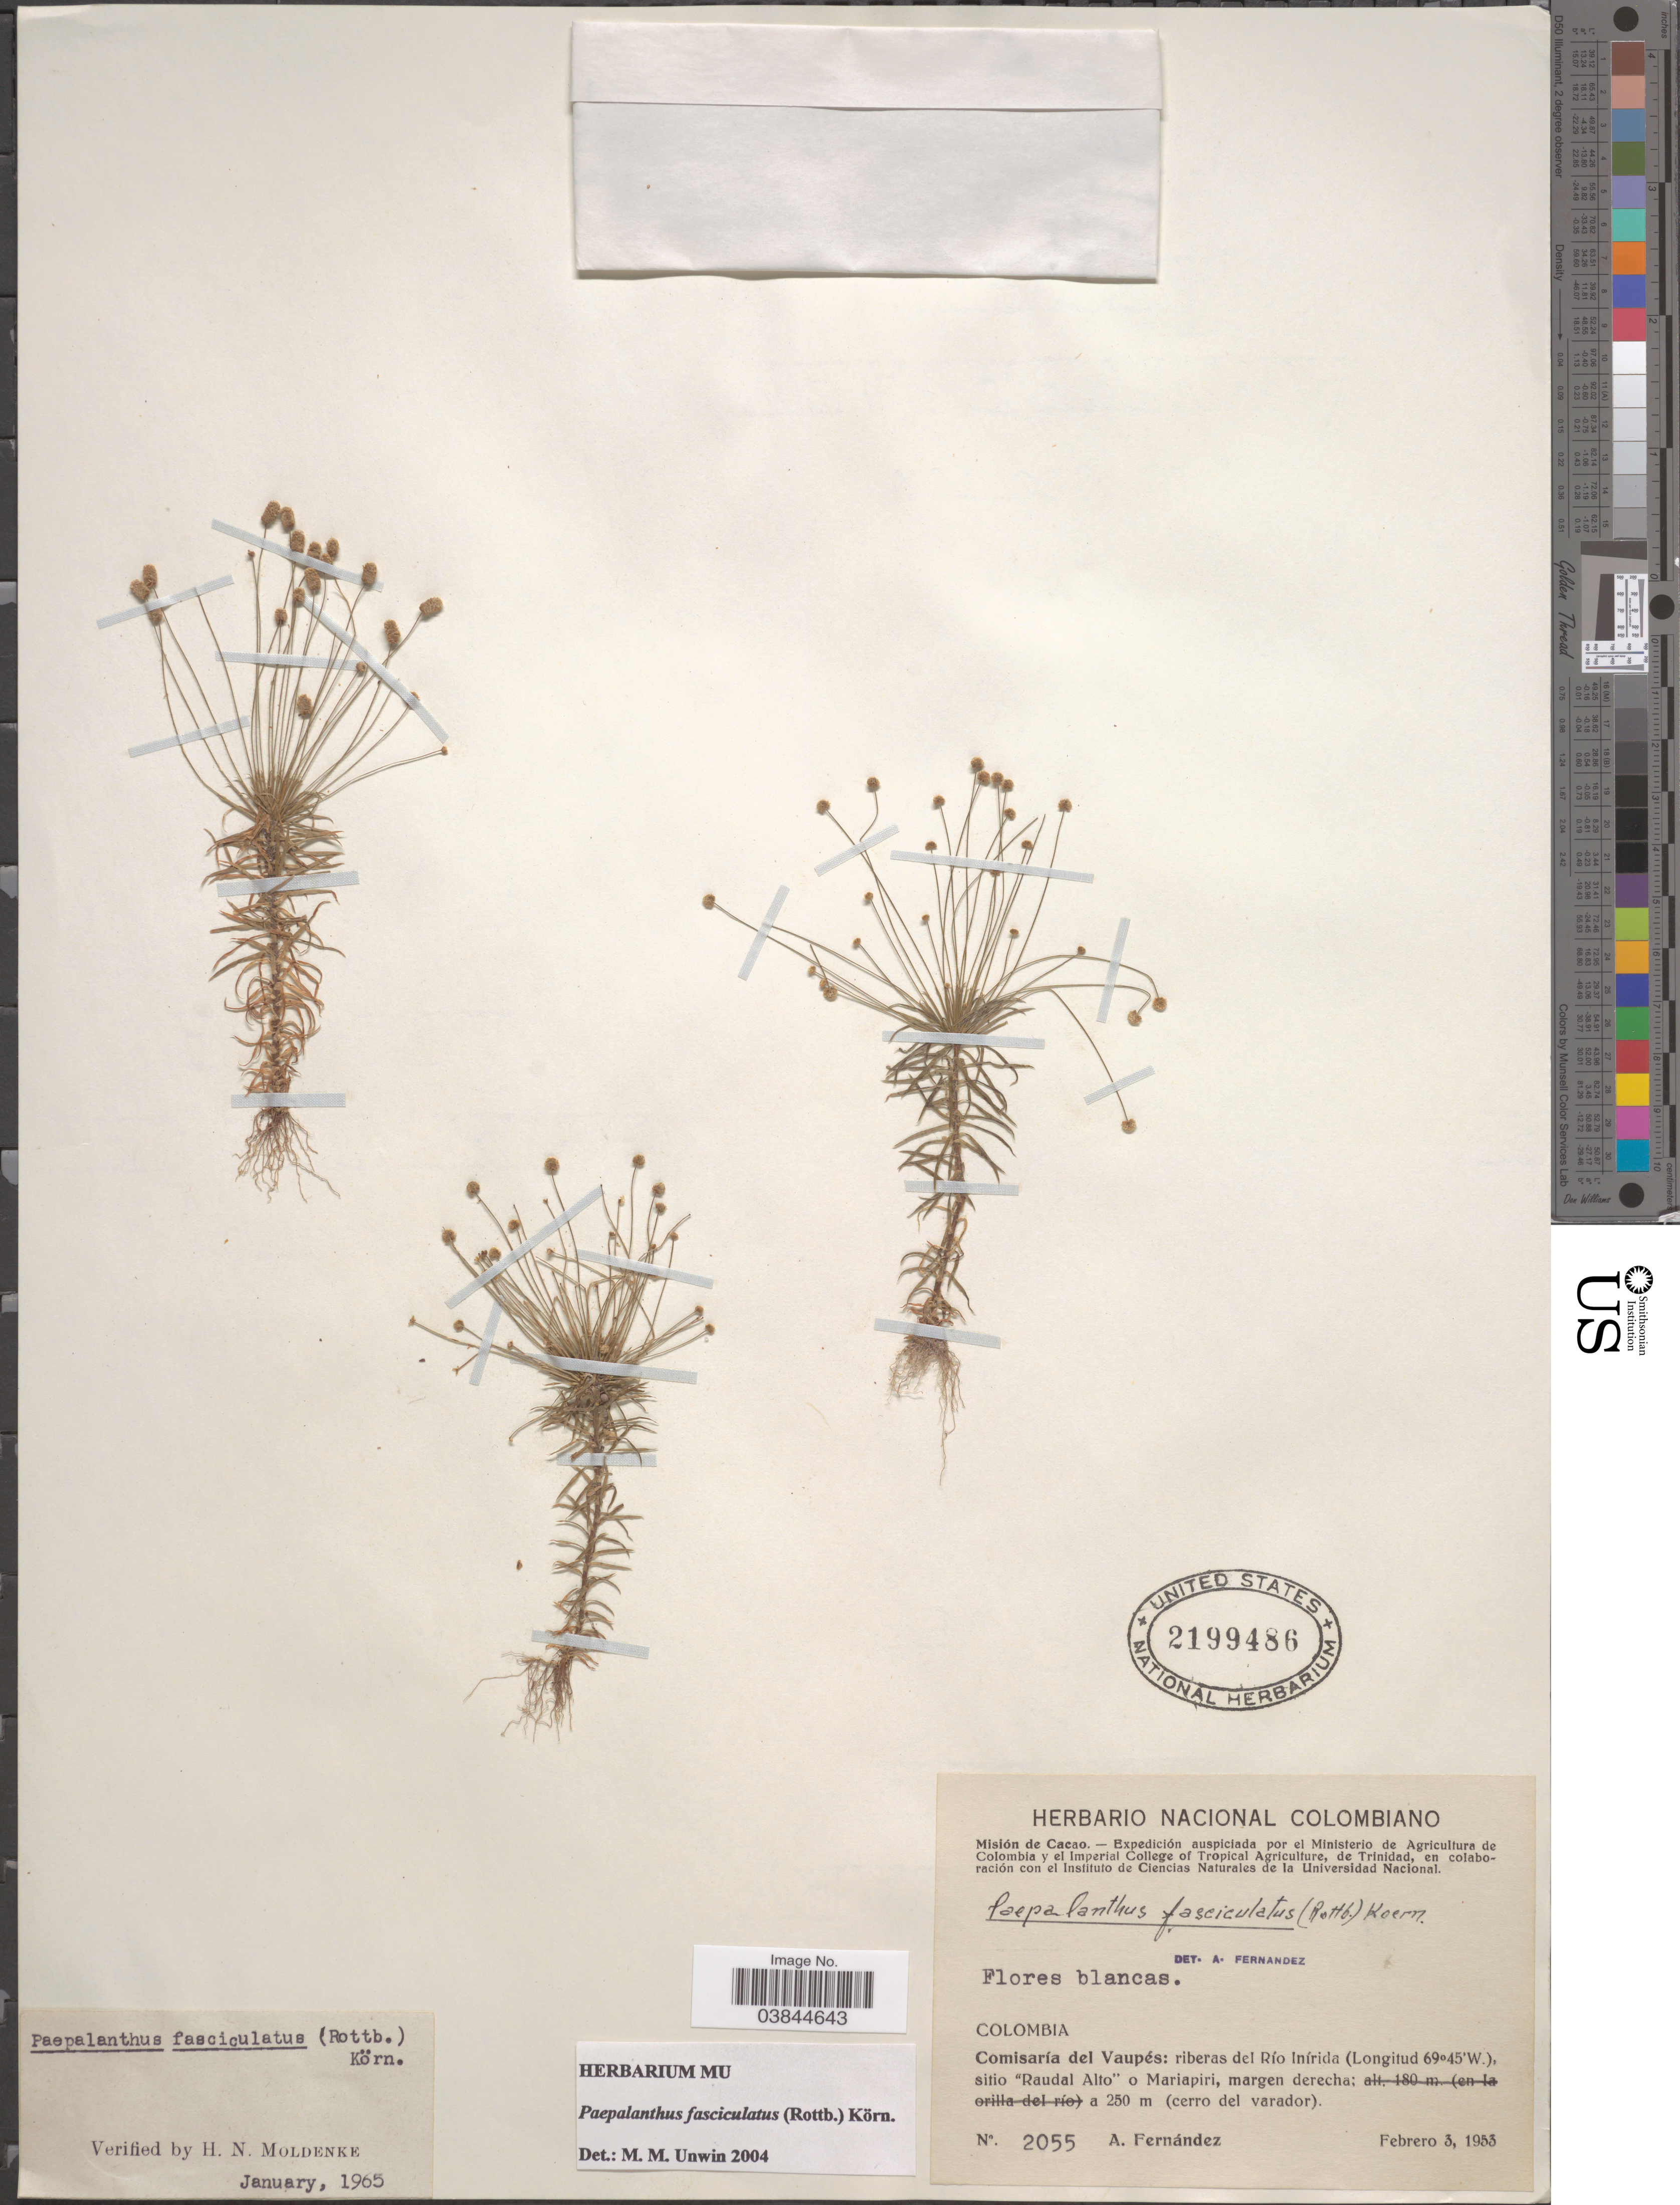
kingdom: Plantae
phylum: Tracheophyta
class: Liliopsida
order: Poales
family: Eriocaulaceae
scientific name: Giuliettia fasciculata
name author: (Rottb.) Andrino & Sano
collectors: A. Fernández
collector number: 2055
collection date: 1953-02-03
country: Colombia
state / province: Vaupés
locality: Comisaría del Vaupés: riberas del Río Inírida sitio "Raudal Alto" o Mariapiri, margen derecha.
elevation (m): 250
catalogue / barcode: US 2199486